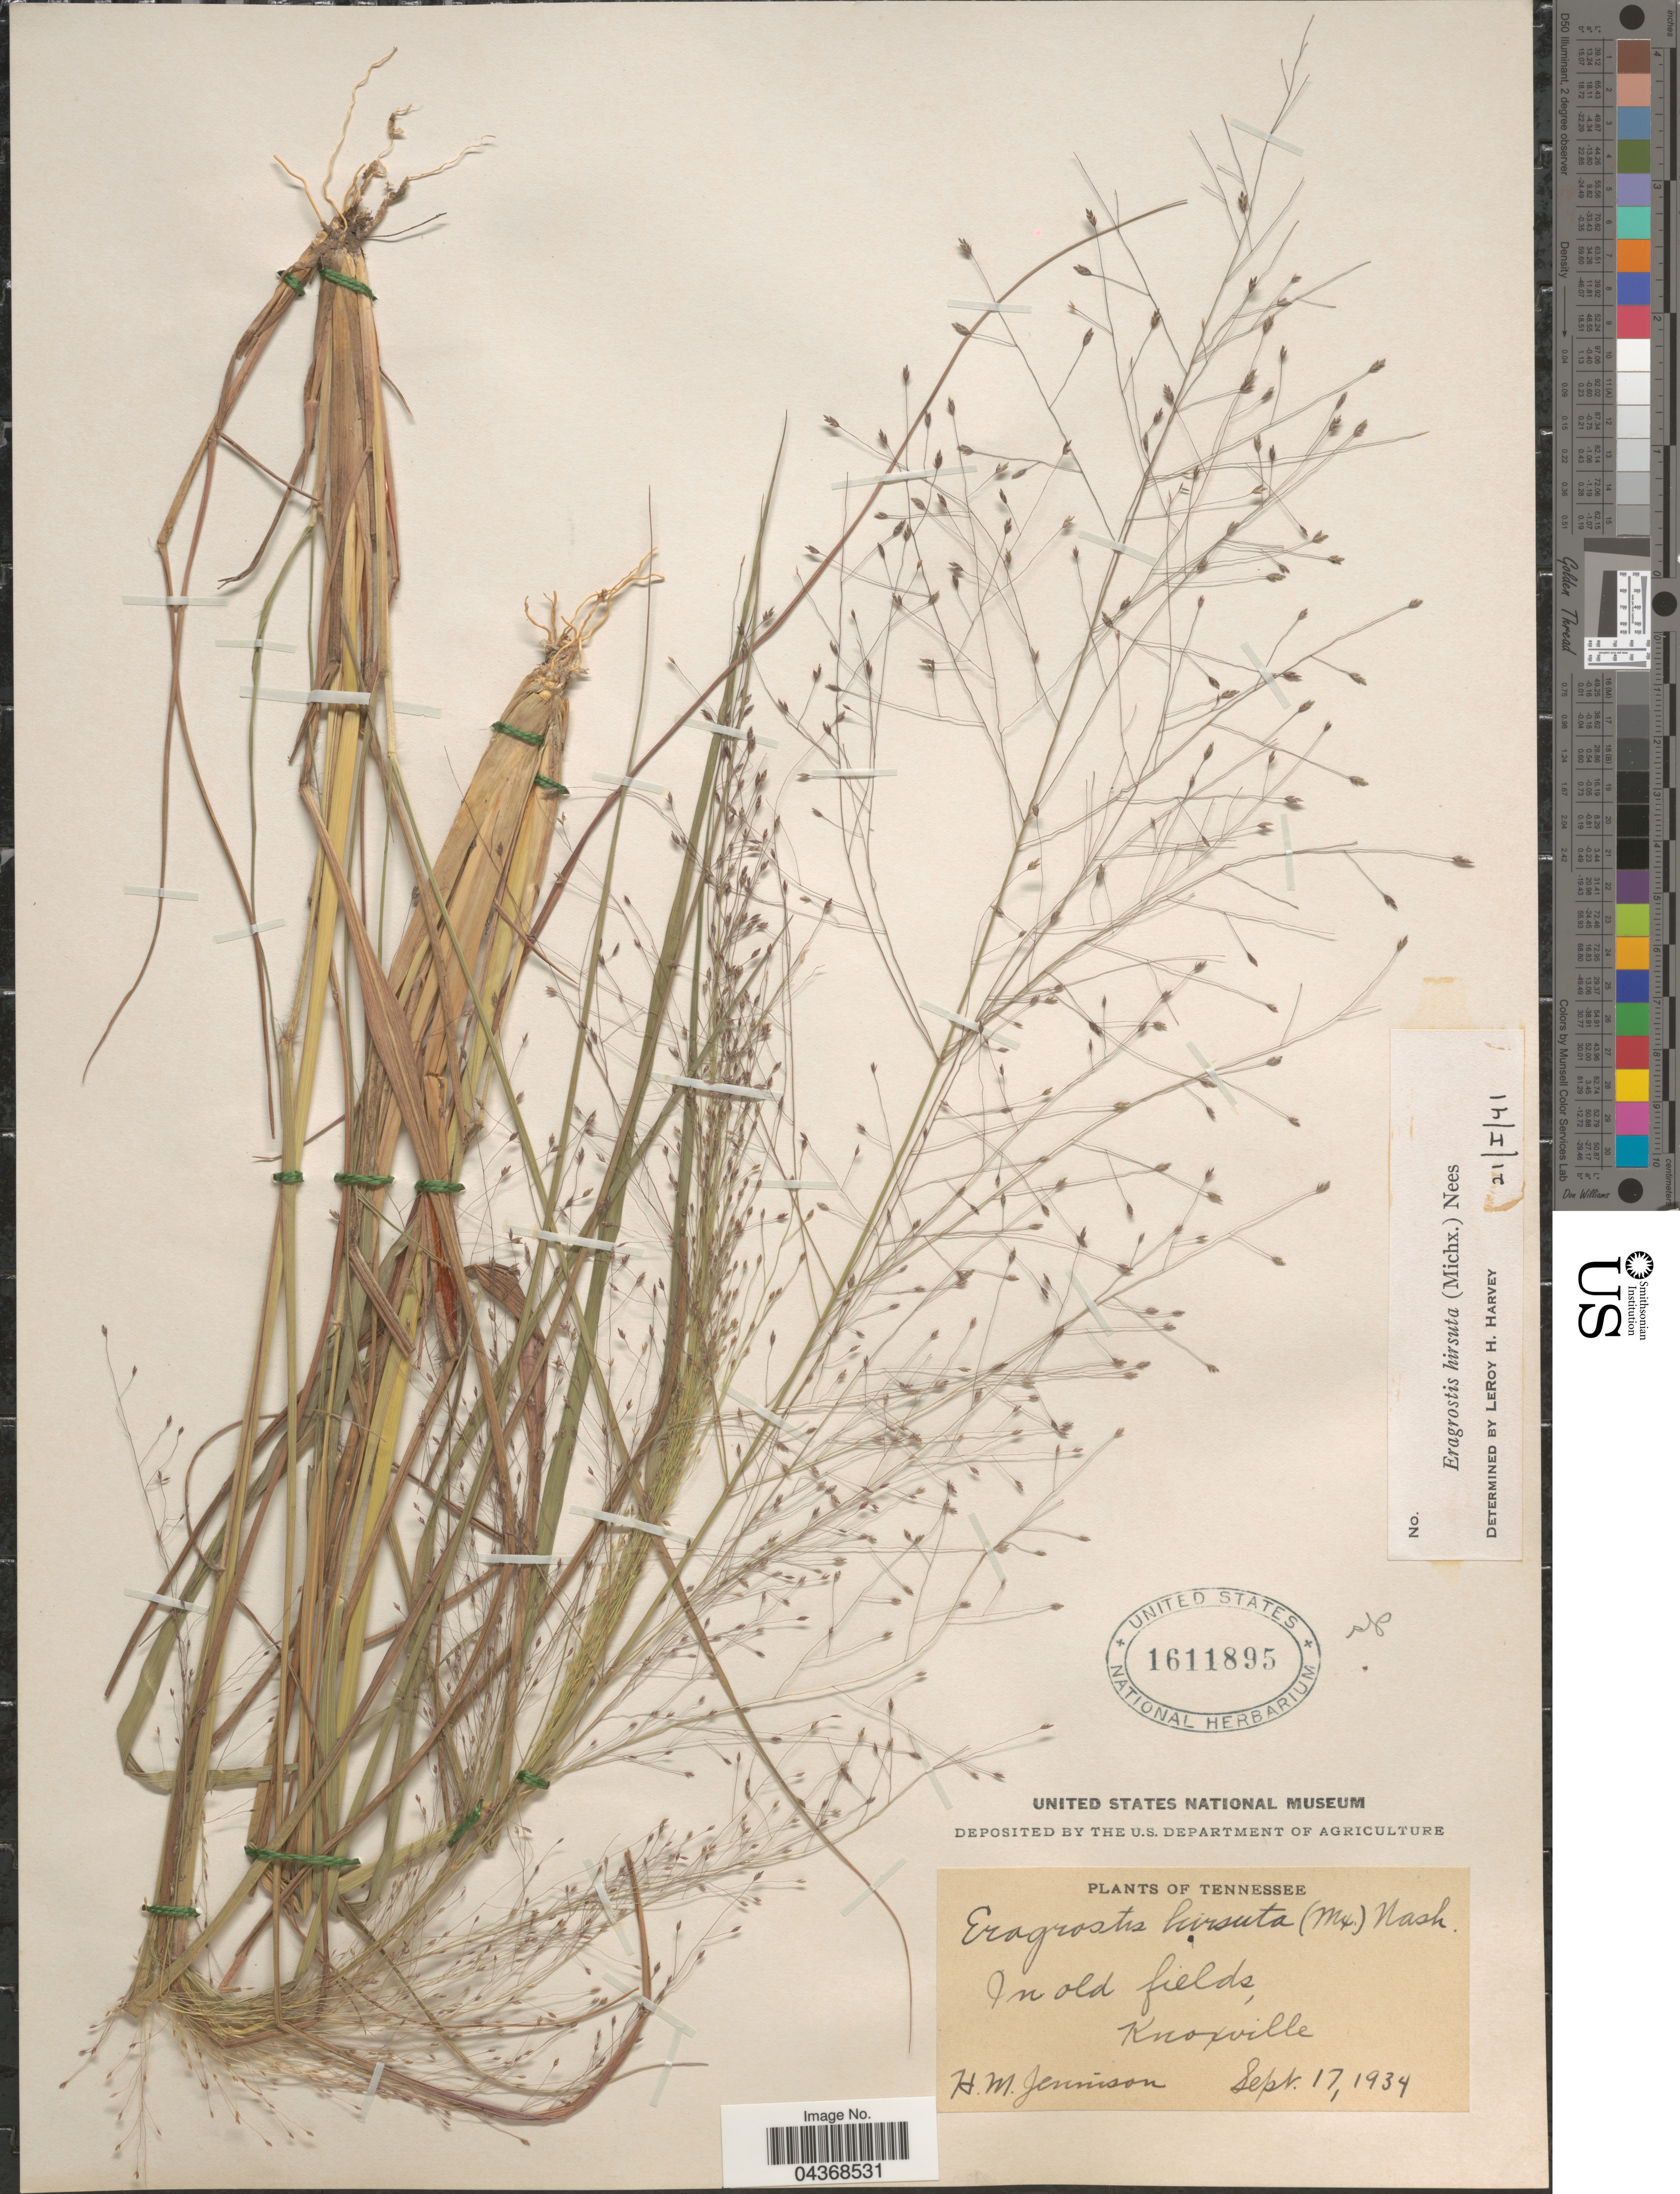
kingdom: Plantae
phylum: Tracheophyta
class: Liliopsida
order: Poales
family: Poaceae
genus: Eragrostis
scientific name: Eragrostis hirsuta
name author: (Michx.) Nees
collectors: H. Jennison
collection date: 1934-09-17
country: United States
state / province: Tennessee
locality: In old fields, Knoxville.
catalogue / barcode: US 1611895